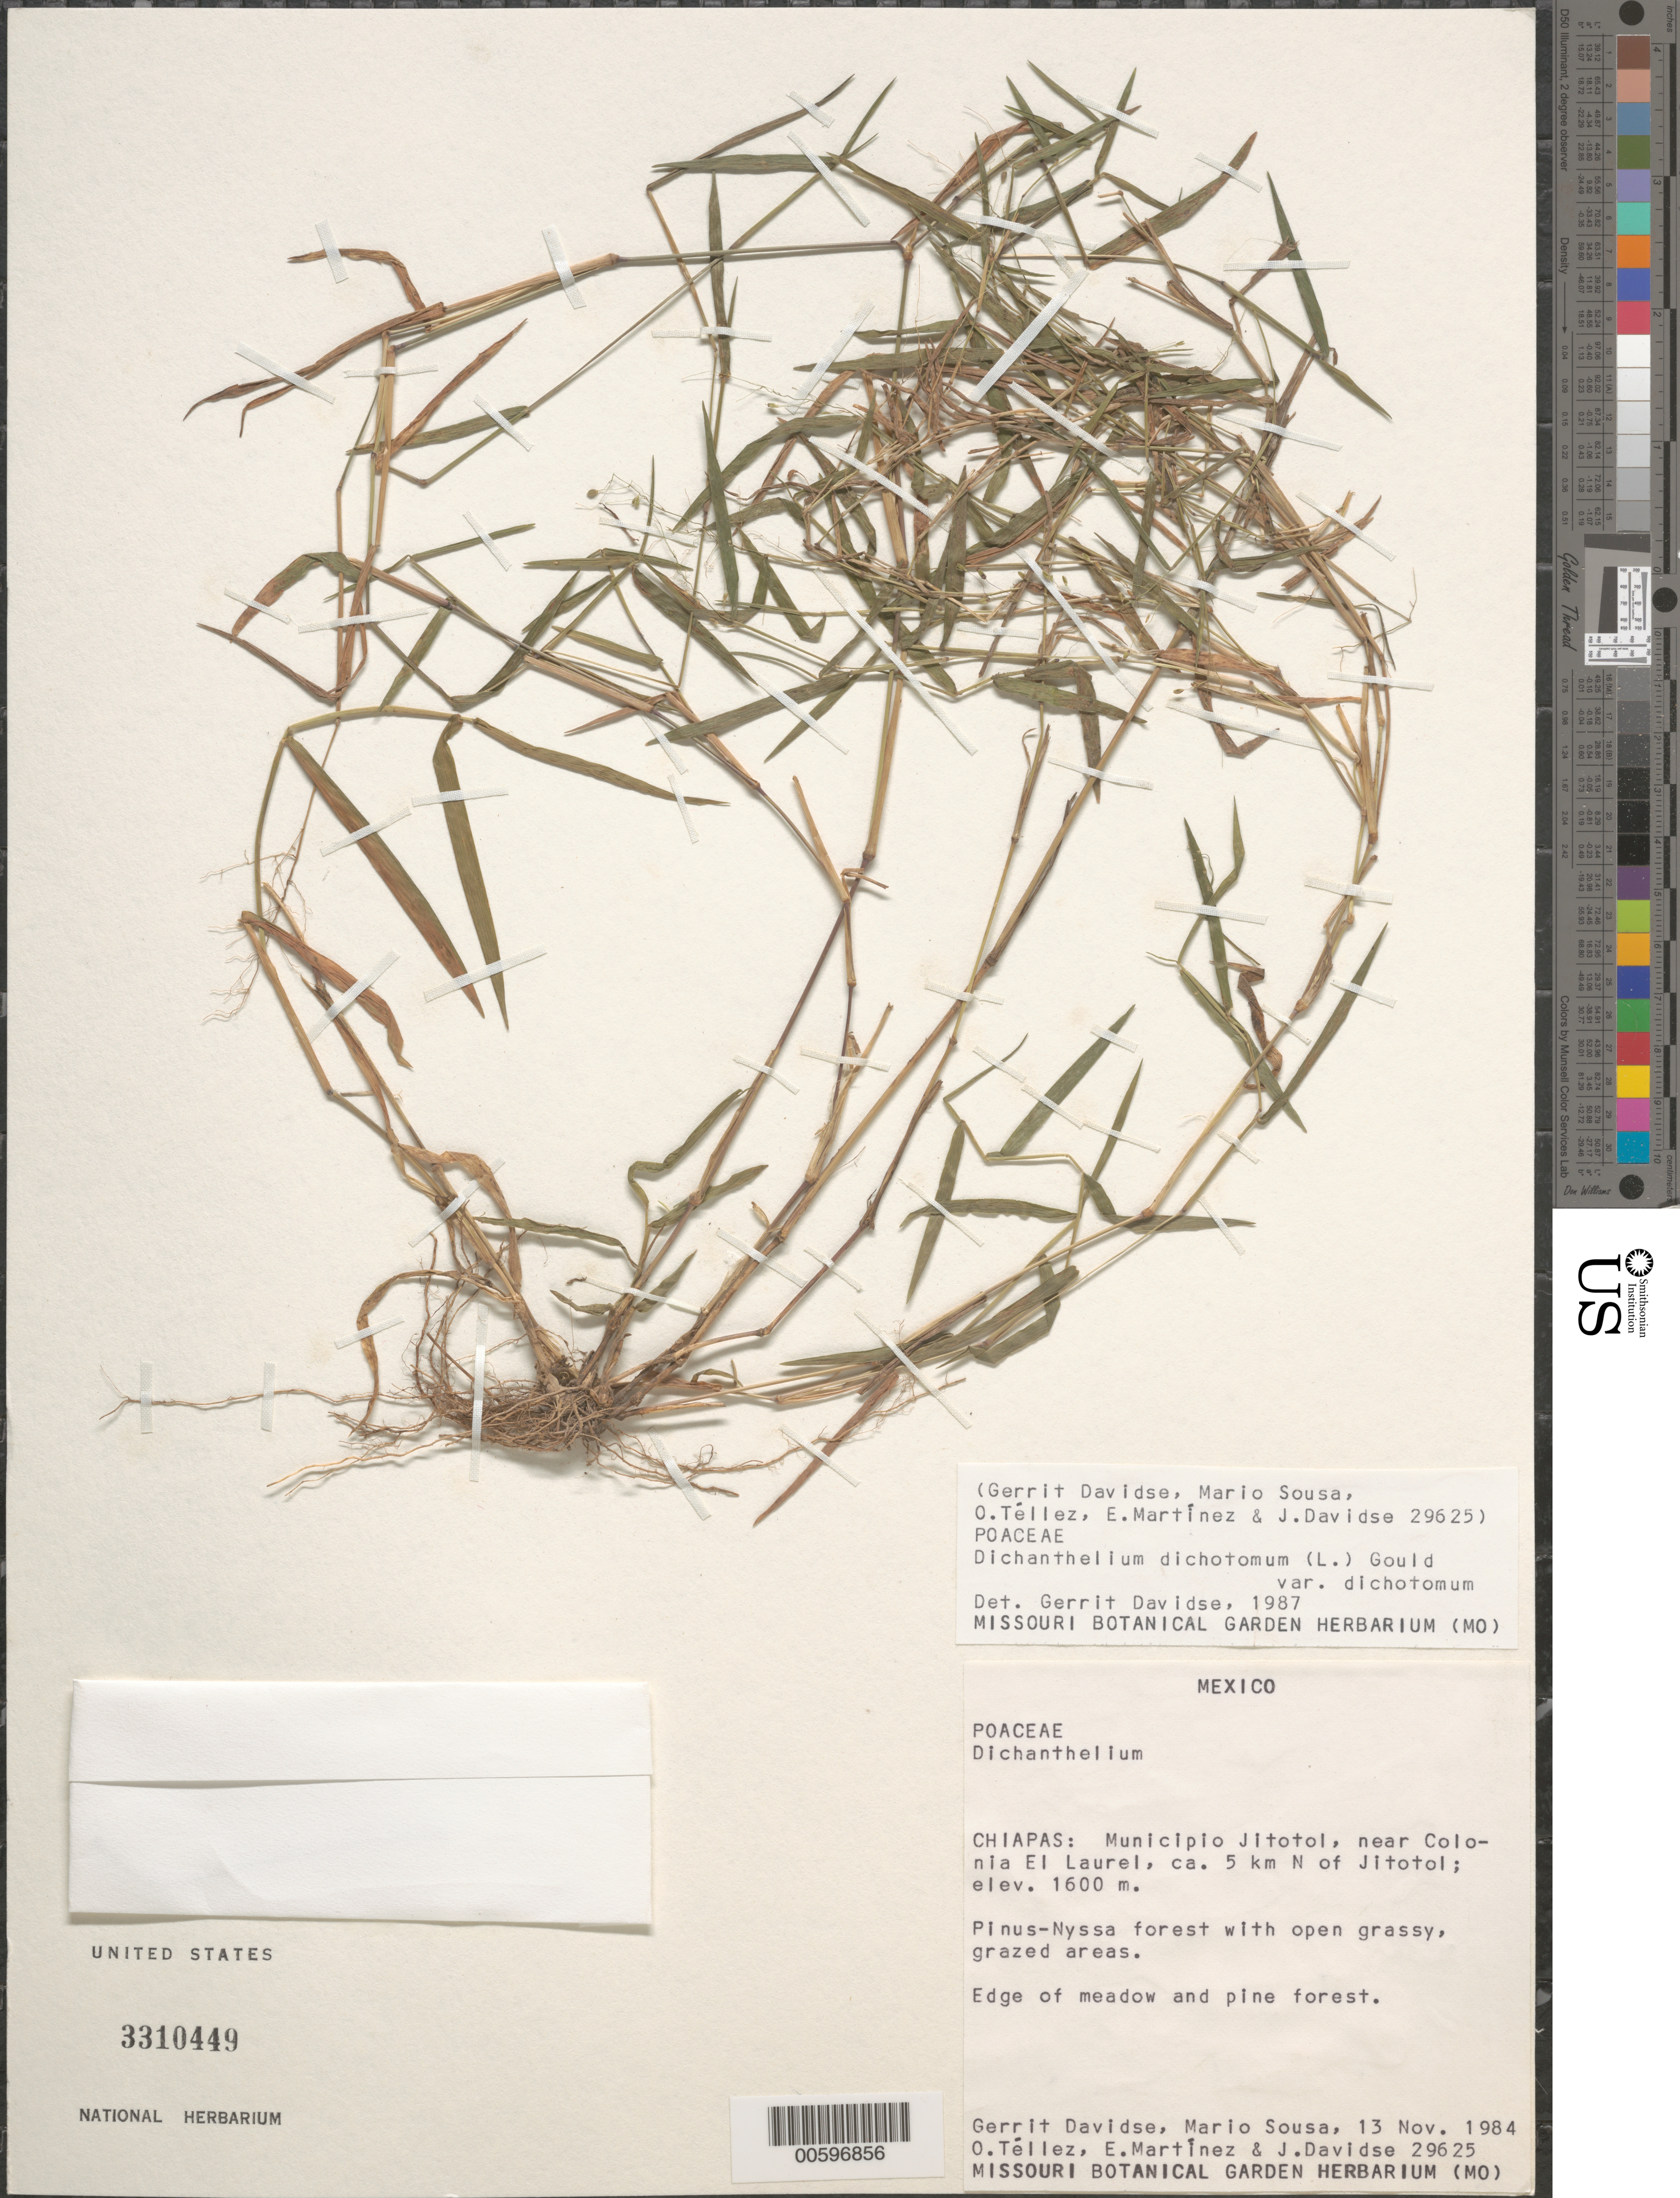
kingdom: Plantae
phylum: Tracheophyta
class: Liliopsida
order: Poales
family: Poaceae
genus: Dichanthelium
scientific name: Dichanthelium dichotomum var. dichotomum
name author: (L.) Gould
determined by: Davidse, Gerrit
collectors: G. Davidse, M. Sousa S., O. TTllez, E. Martfnez & J. Davidse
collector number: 29625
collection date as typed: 13 Nov 1984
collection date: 1984-11-13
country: Mexico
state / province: Chiapas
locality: Municipio Jitotol, near Colonia El Laurel, ca 5 km N of Jitotol.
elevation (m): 1600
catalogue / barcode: US 3310449